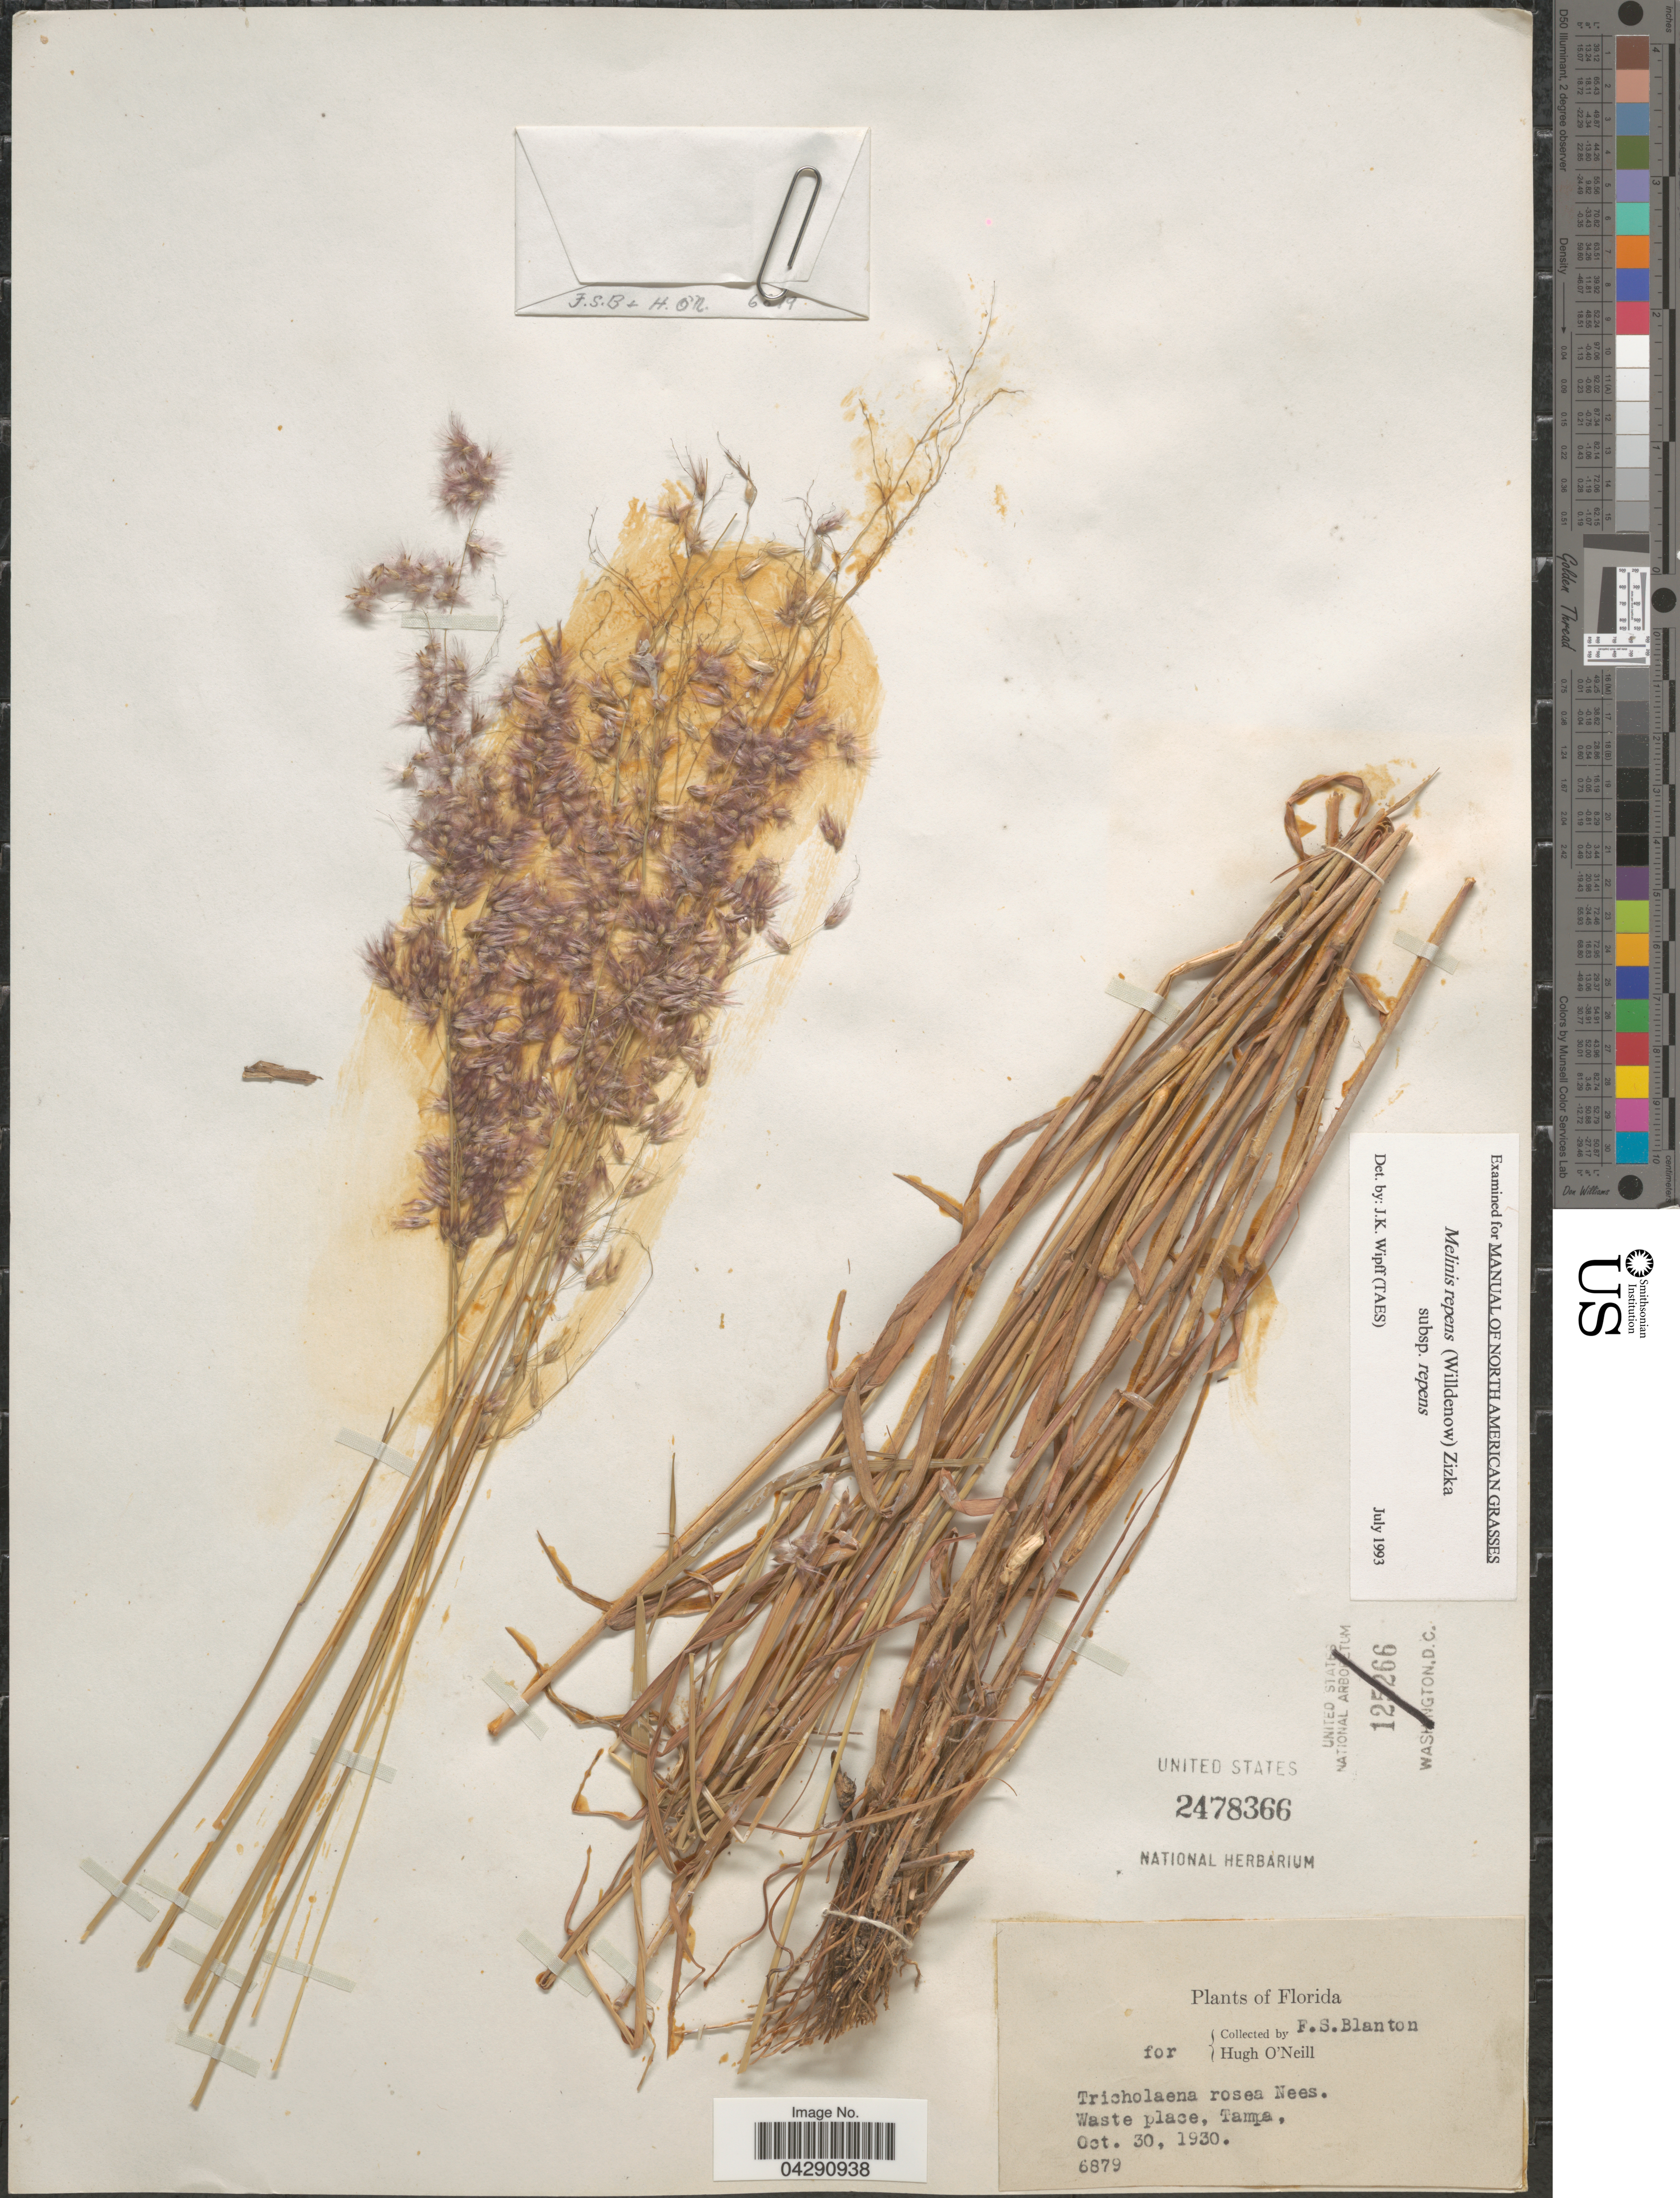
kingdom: Plantae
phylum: Tracheophyta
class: Liliopsida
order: Poales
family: Poaceae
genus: Melinis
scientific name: Melinis repens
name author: (Willd.) Zizka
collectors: F. S. Blanton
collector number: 6879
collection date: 1930-10-30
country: United States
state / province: Florida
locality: Waste place, Tampa.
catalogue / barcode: US 2478366